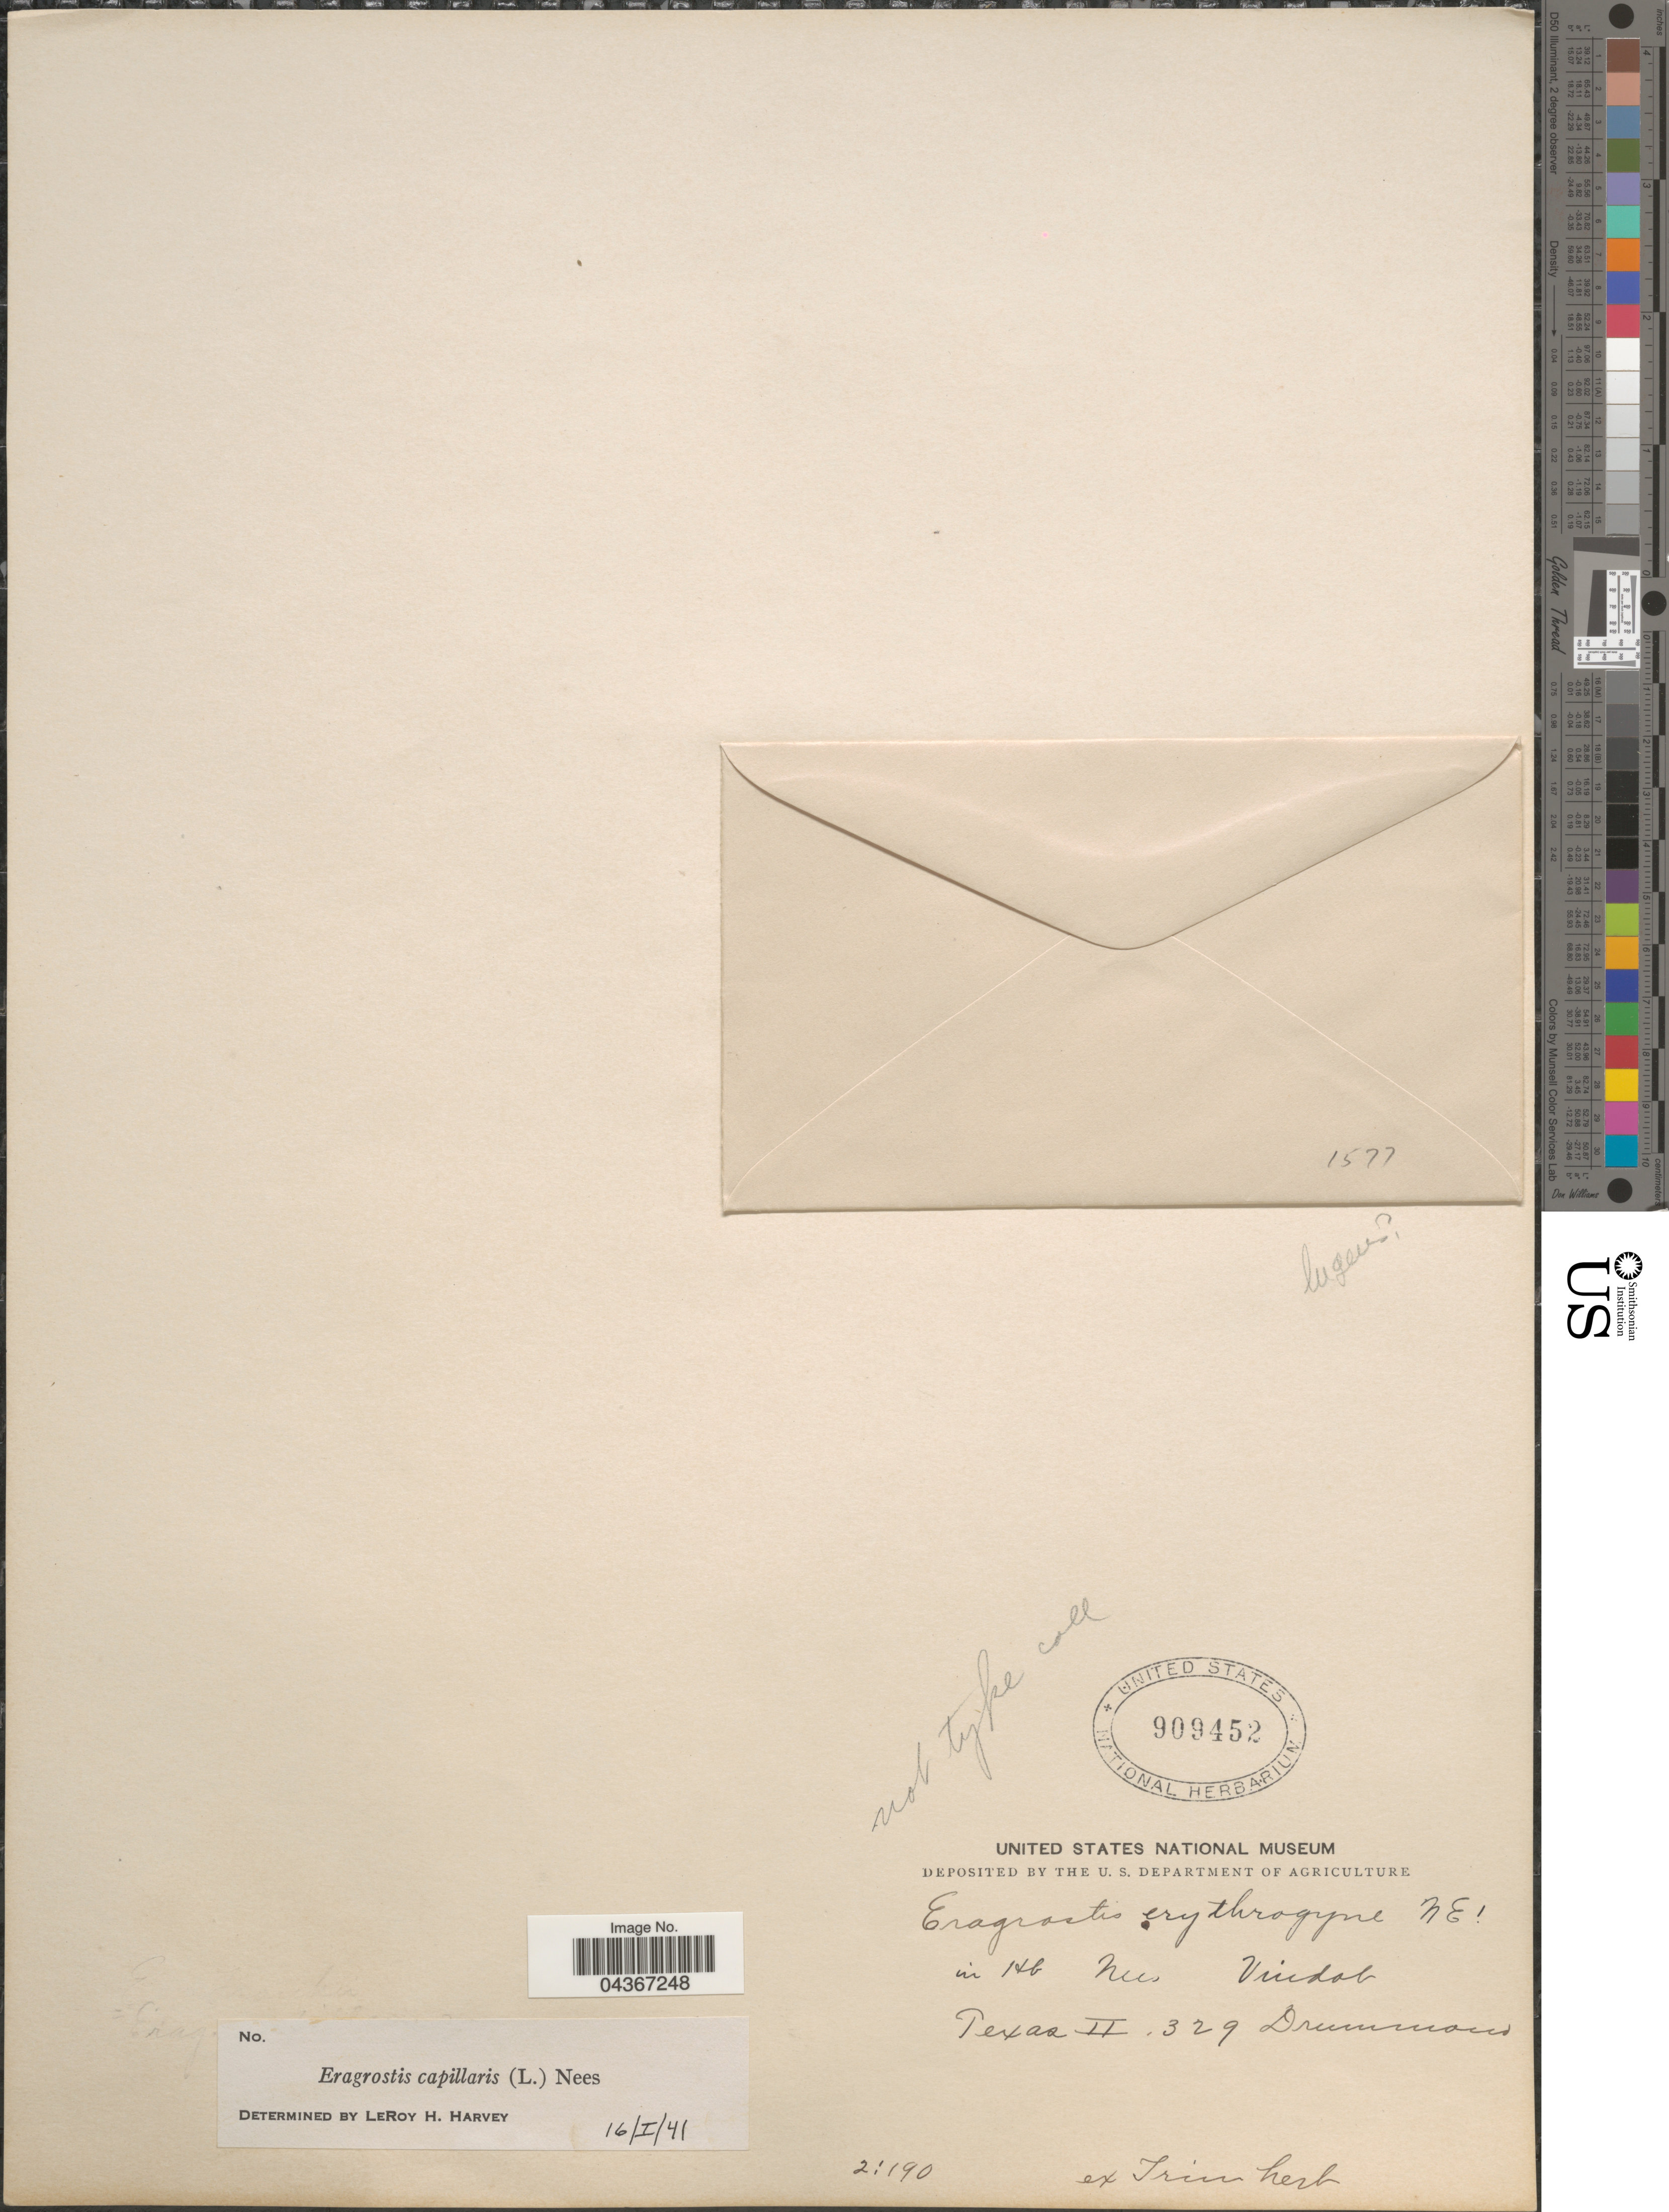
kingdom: Plantae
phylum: Tracheophyta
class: Liliopsida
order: Poales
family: Poaceae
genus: Eragrostis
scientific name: Eragrostis capillaris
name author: (L.) Nees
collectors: -. Drummond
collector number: II329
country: United States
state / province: Texas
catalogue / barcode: US 909452